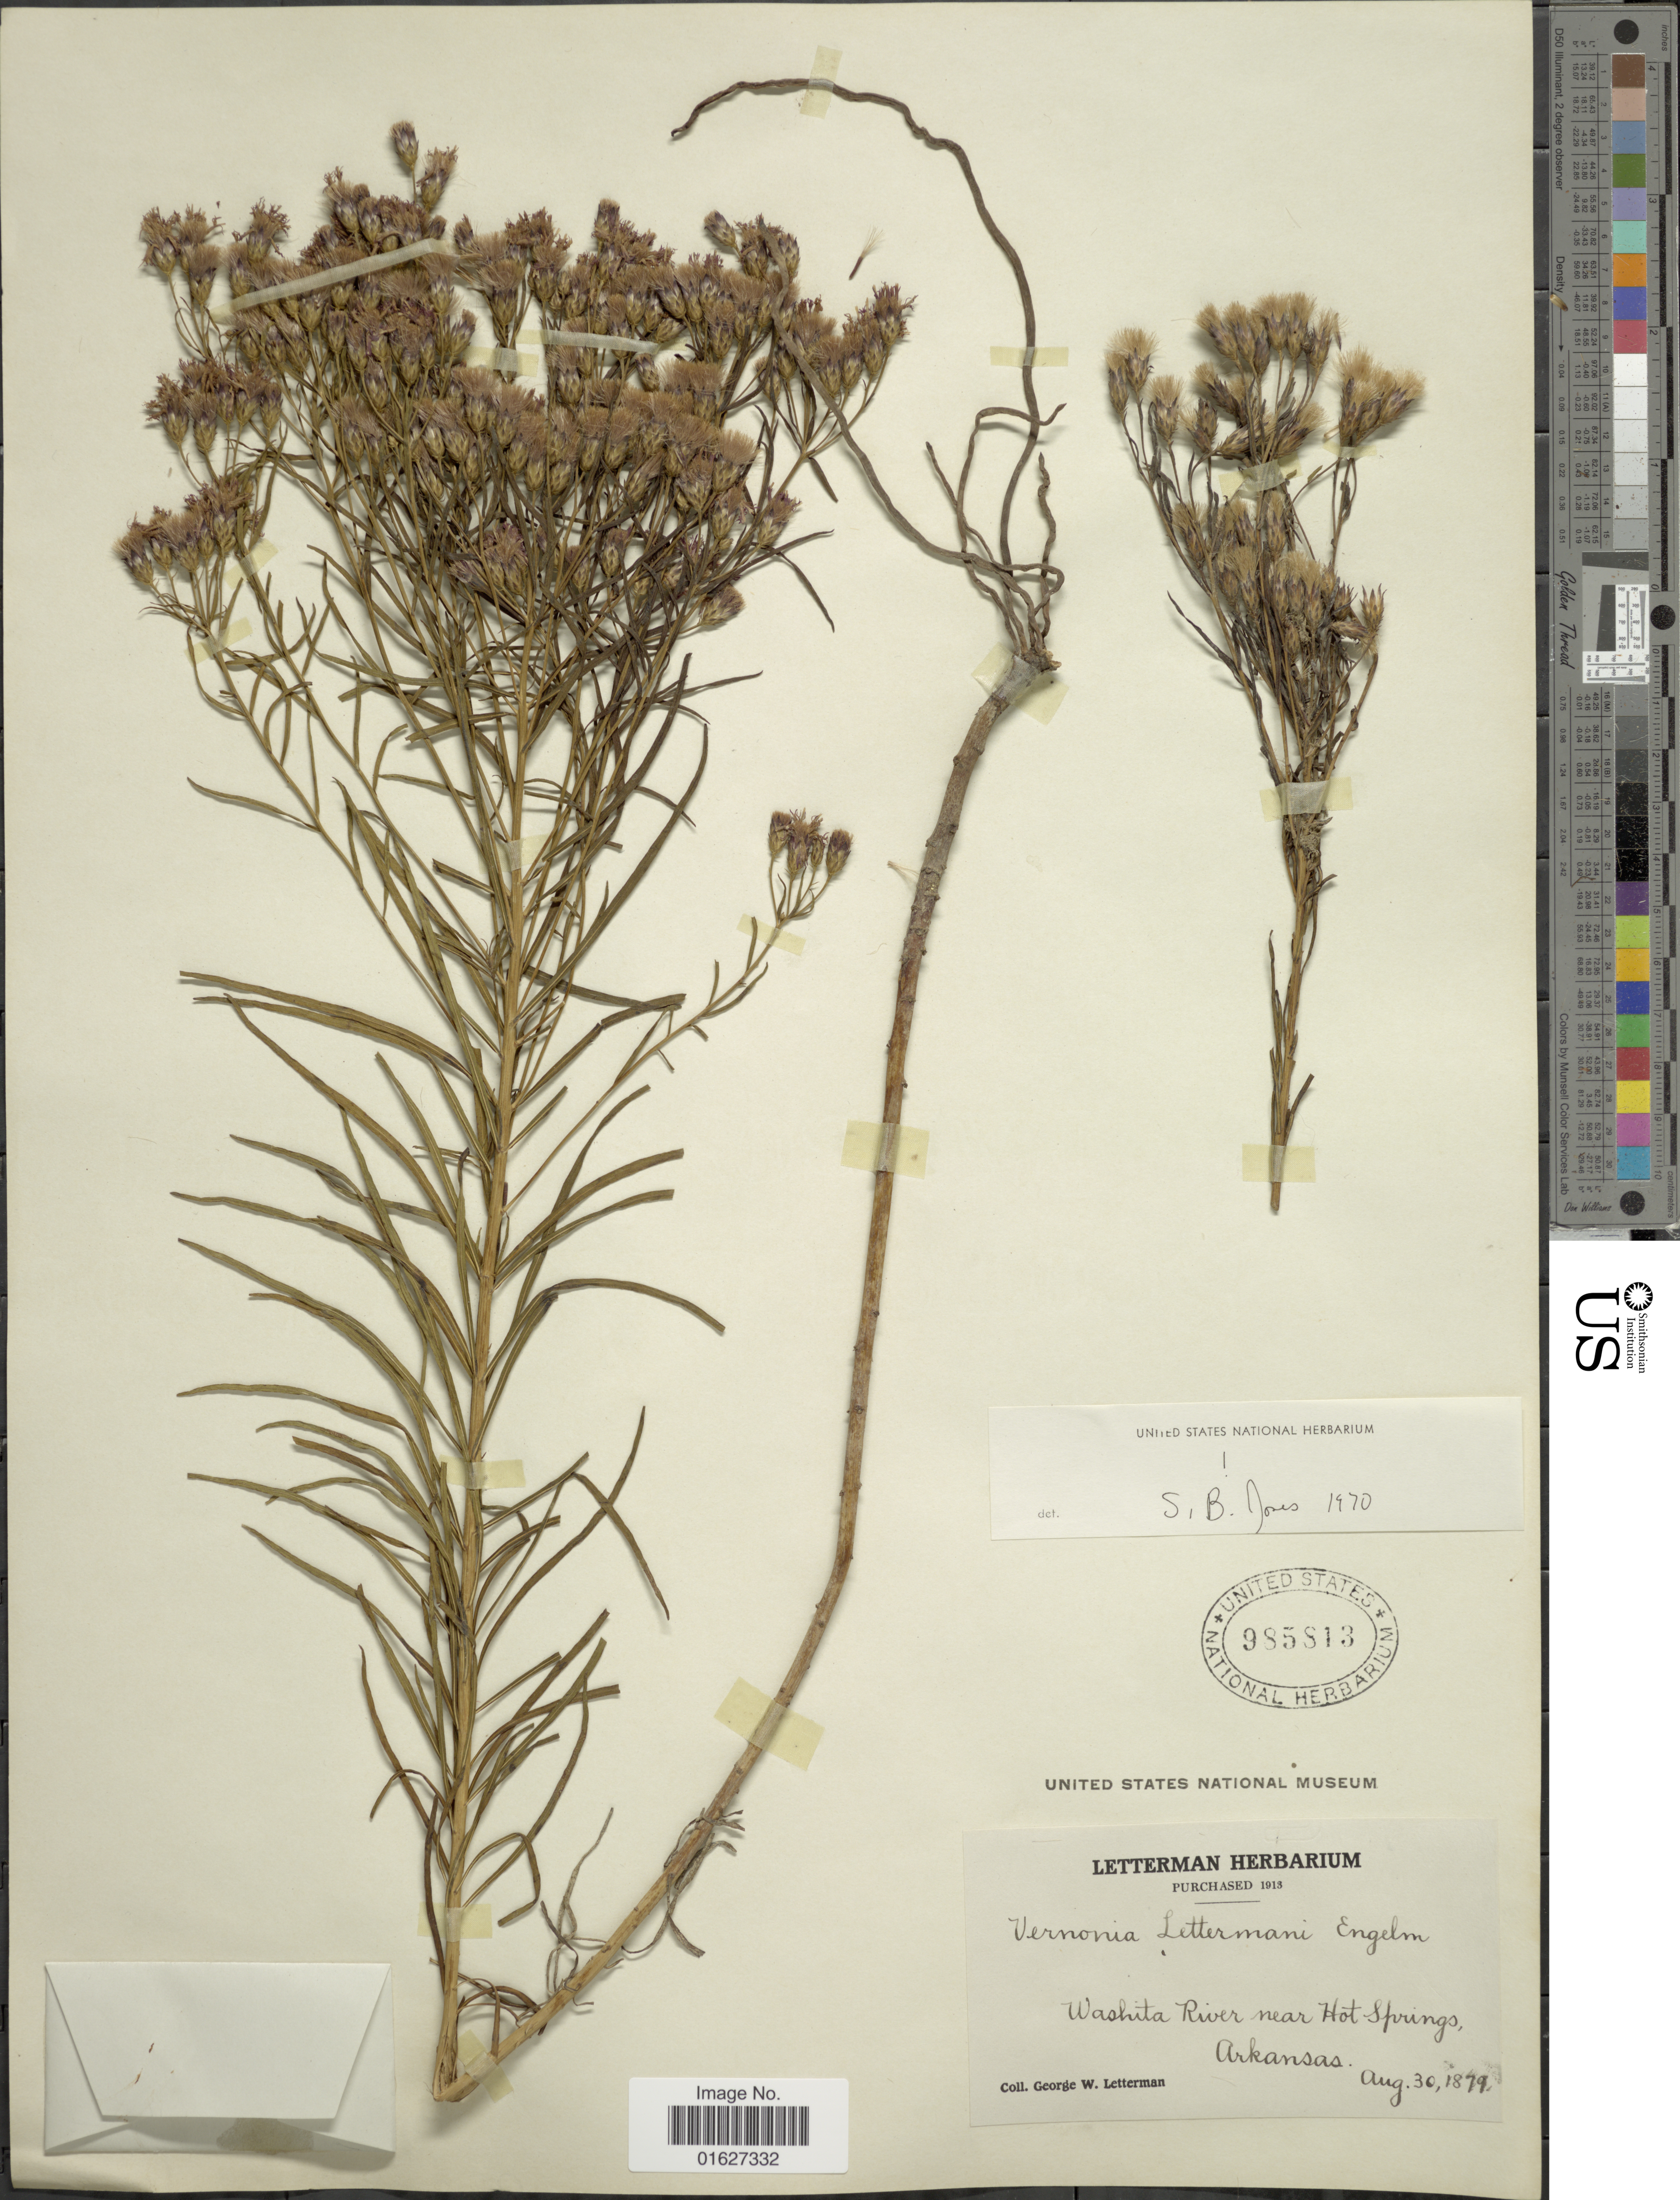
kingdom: Plantae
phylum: Tracheophyta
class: Magnoliopsida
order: Asterales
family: Asteraceae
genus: Vernonia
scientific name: Vernonia lettermannii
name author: Engelm. ex A. Gray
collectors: G. W. Letterman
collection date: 1879-08-30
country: United States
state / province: Arkansas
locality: Washita River near Hot Springs. Arkansas.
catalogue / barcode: US 985813